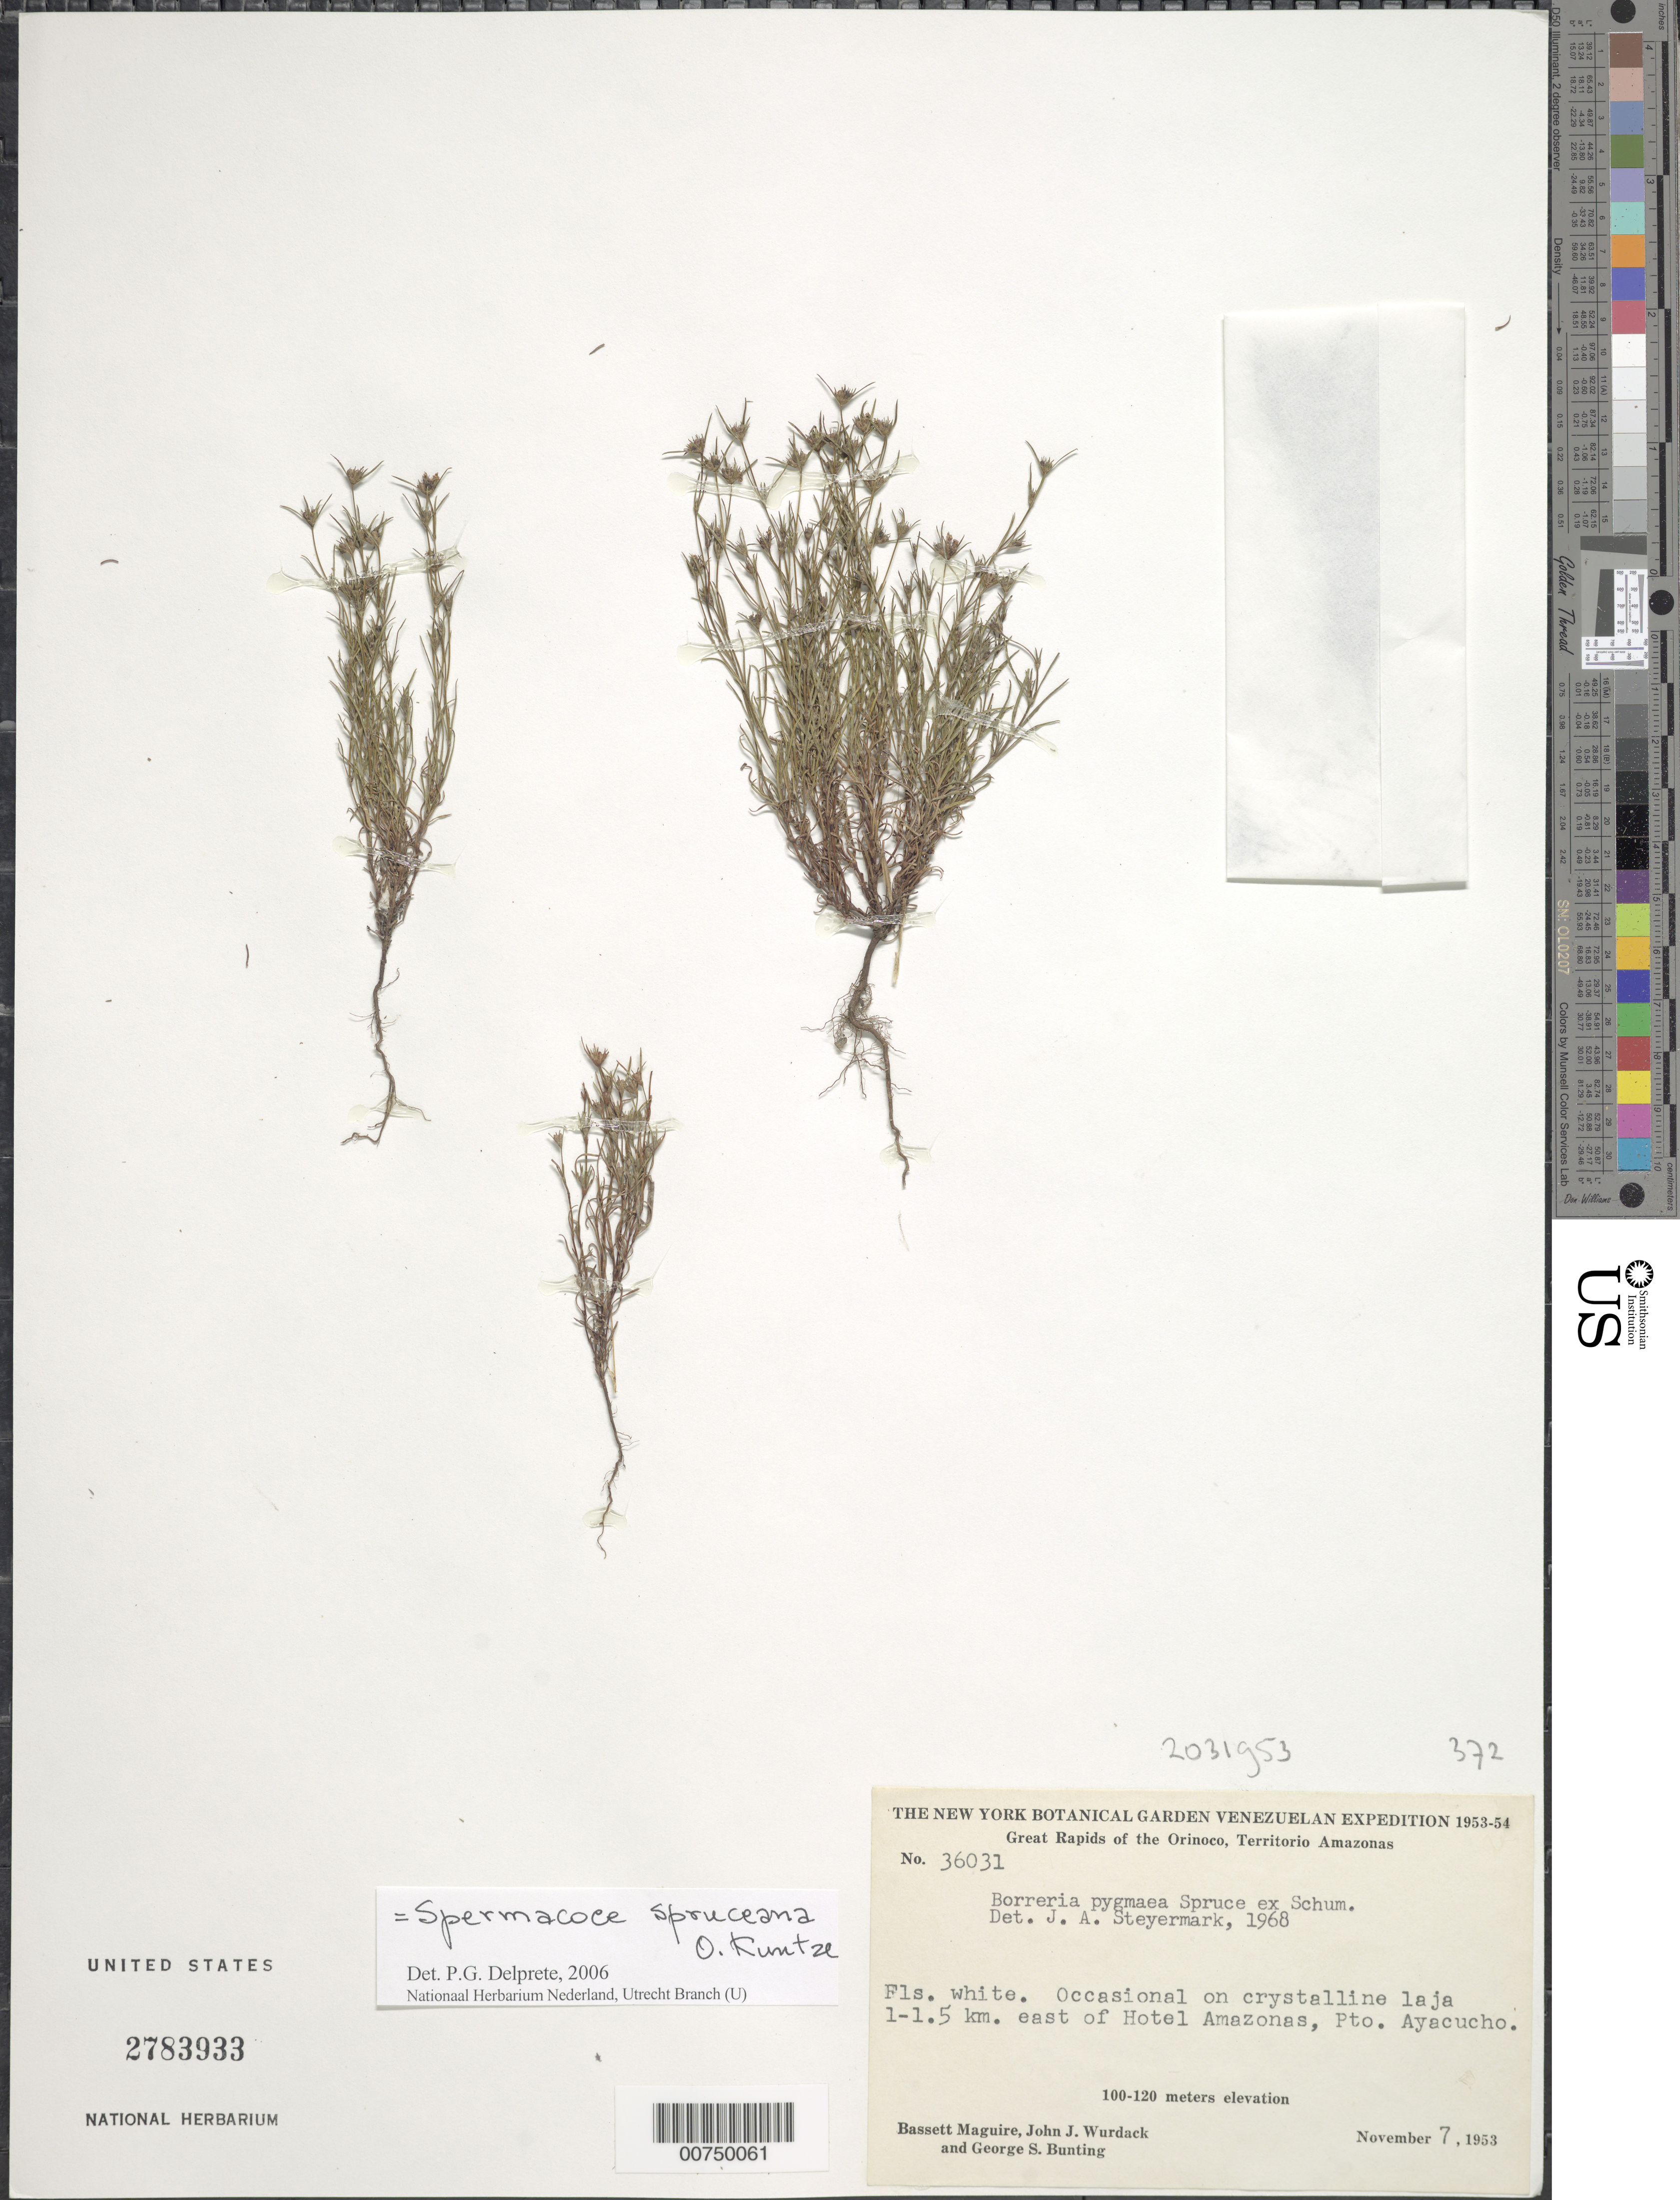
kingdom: Plantae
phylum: Tracheophyta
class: Magnoliopsida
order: Gentianales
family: Rubiaceae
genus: Spermacoce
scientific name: Spermacoce spruceana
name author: Kuntze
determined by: Delprete, P. G., Herb. de Guyane Cay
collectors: B. Maguire, J. J. Wurdack & G. S. Bunting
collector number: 36031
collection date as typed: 7-Nov-53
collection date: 1953-11-07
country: Venezuela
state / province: Amazonas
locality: Puerto Ayacucho, 1-1.5 km E of Hotel Amazonas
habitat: Crystalline laja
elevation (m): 100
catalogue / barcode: US 2783933